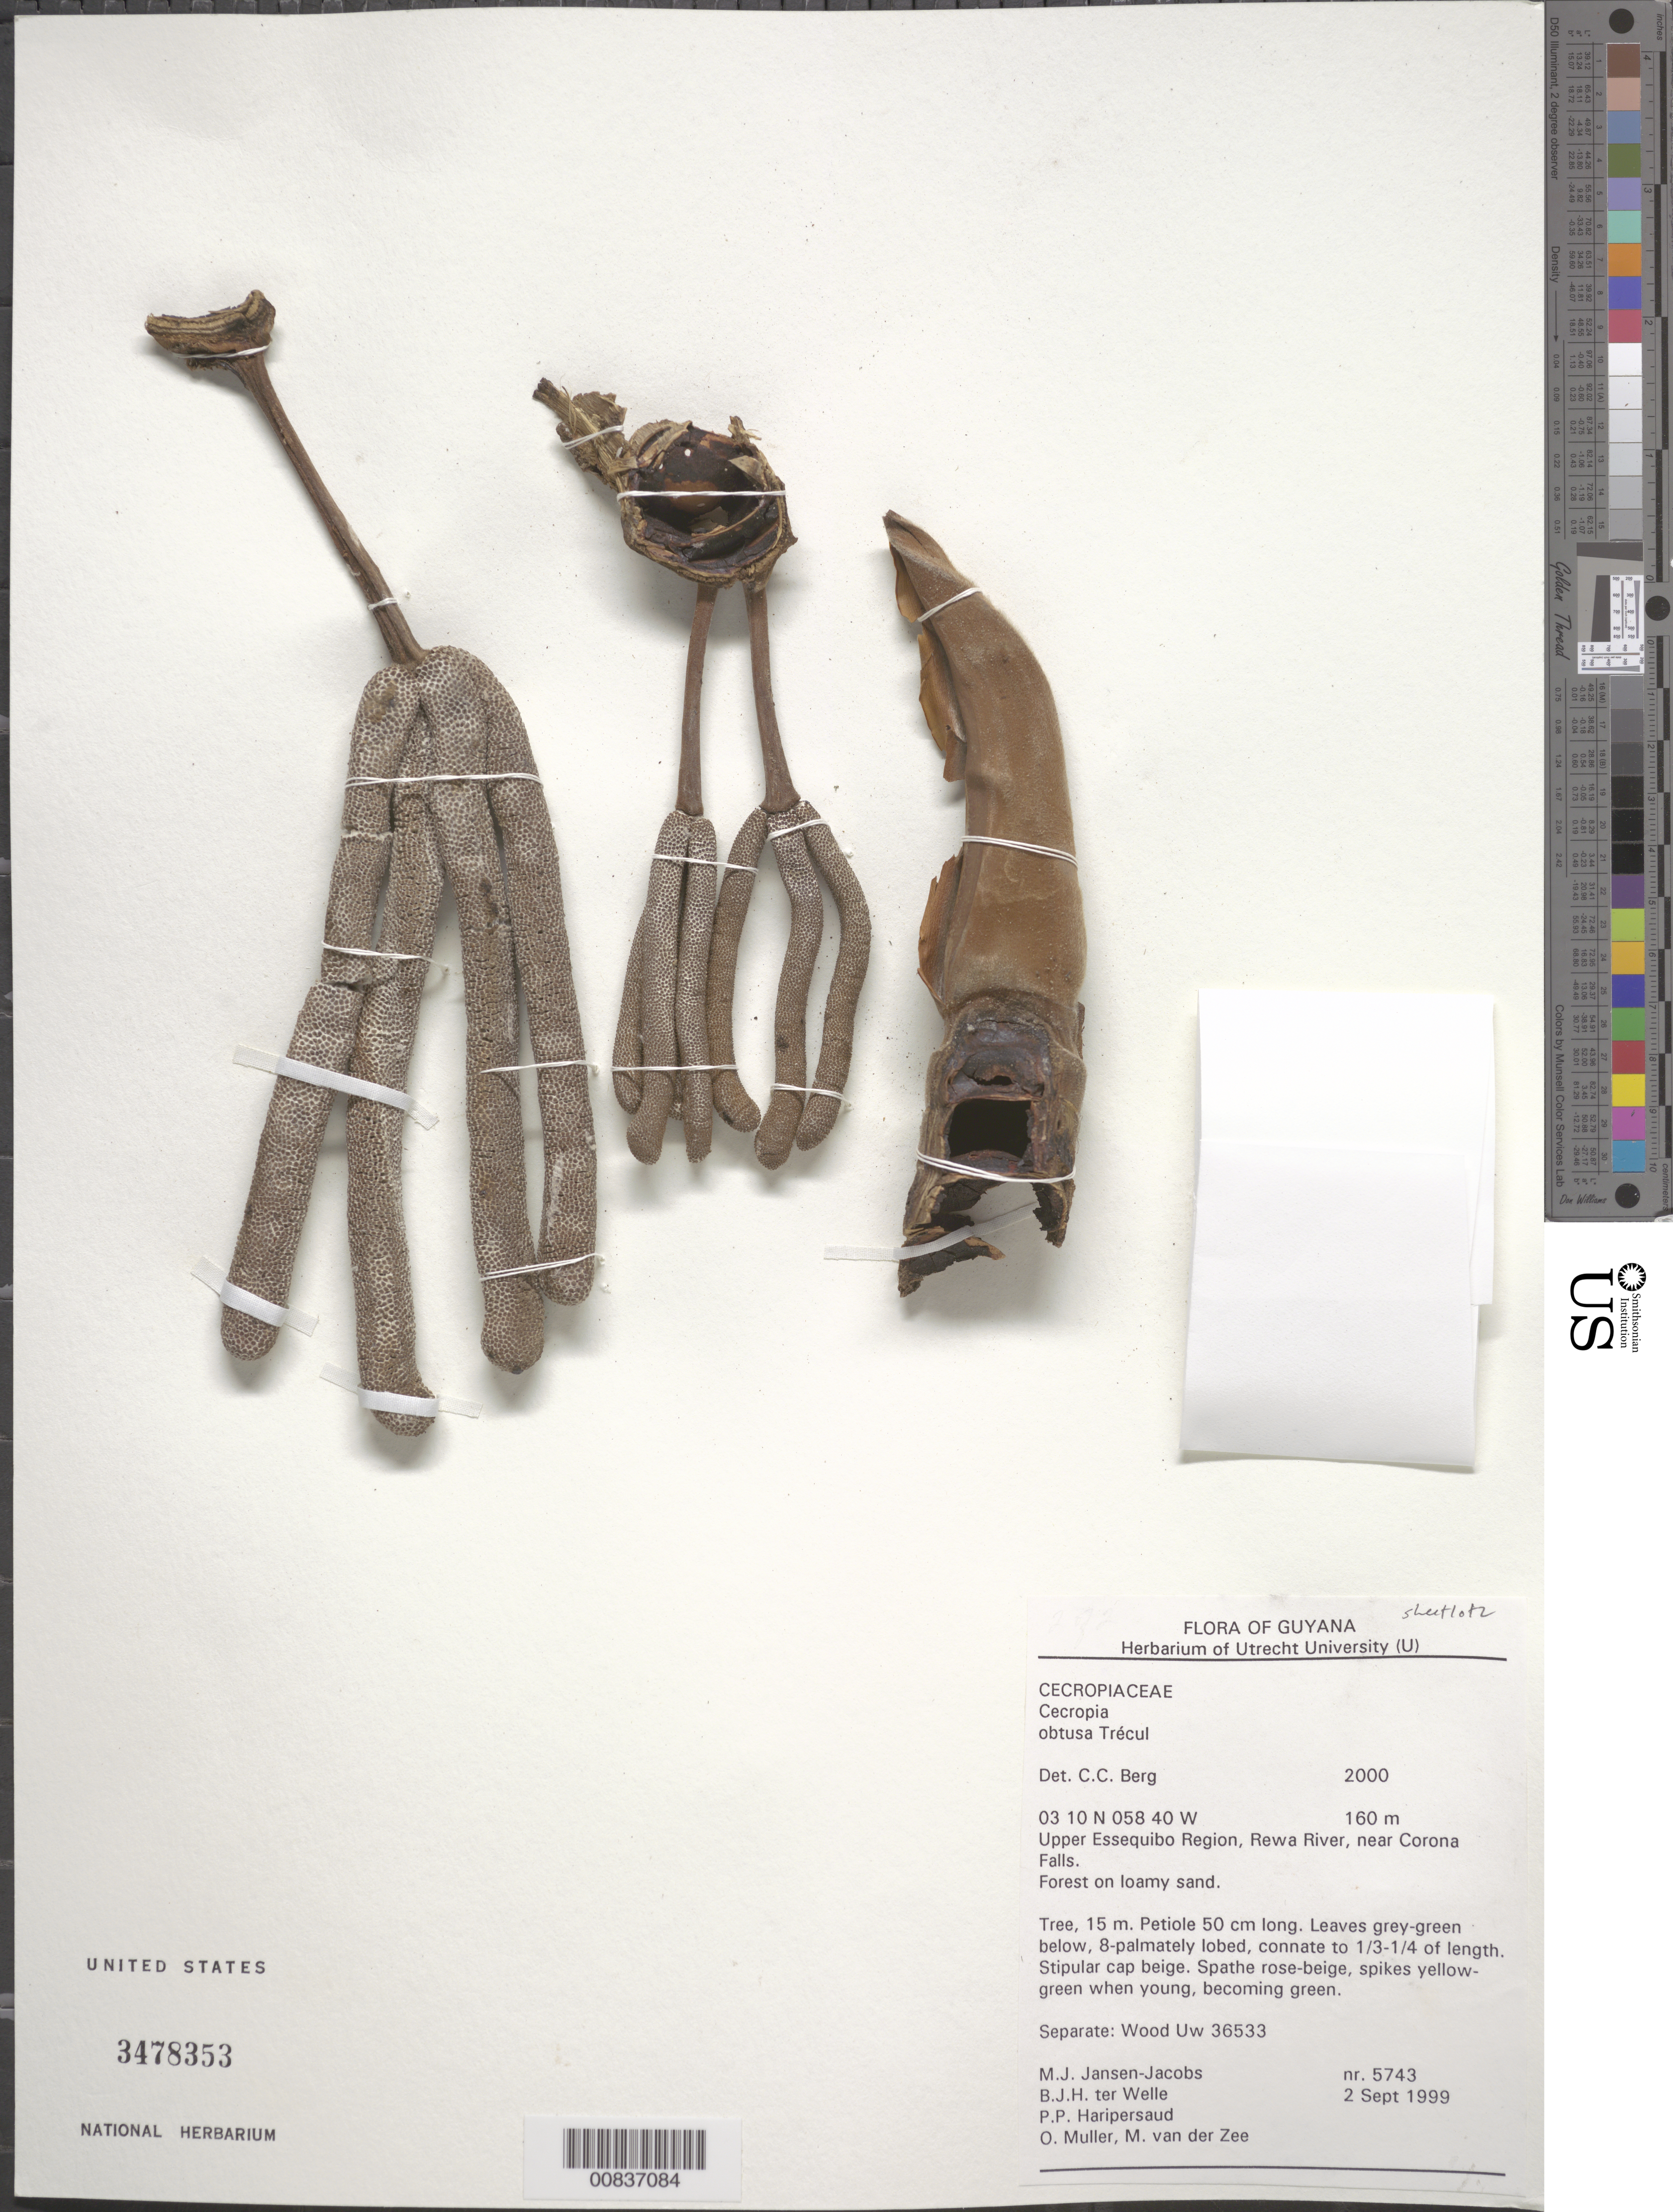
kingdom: Plantae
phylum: Tracheophyta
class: Magnoliopsida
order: Rosales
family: Urticaceae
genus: Cecropia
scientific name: Cecropia obtusa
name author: Trécul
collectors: M. J. Jansen-Jacobs, B. Welle, P. Haripersaud, O. Muller & M. van der Zee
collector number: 5743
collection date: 1999-09-02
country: Guyana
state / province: U. Takutu-U. Essequibo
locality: Upper Essequibo Region, Rewa River, near Corona Falls.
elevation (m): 160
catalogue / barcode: US 3478353